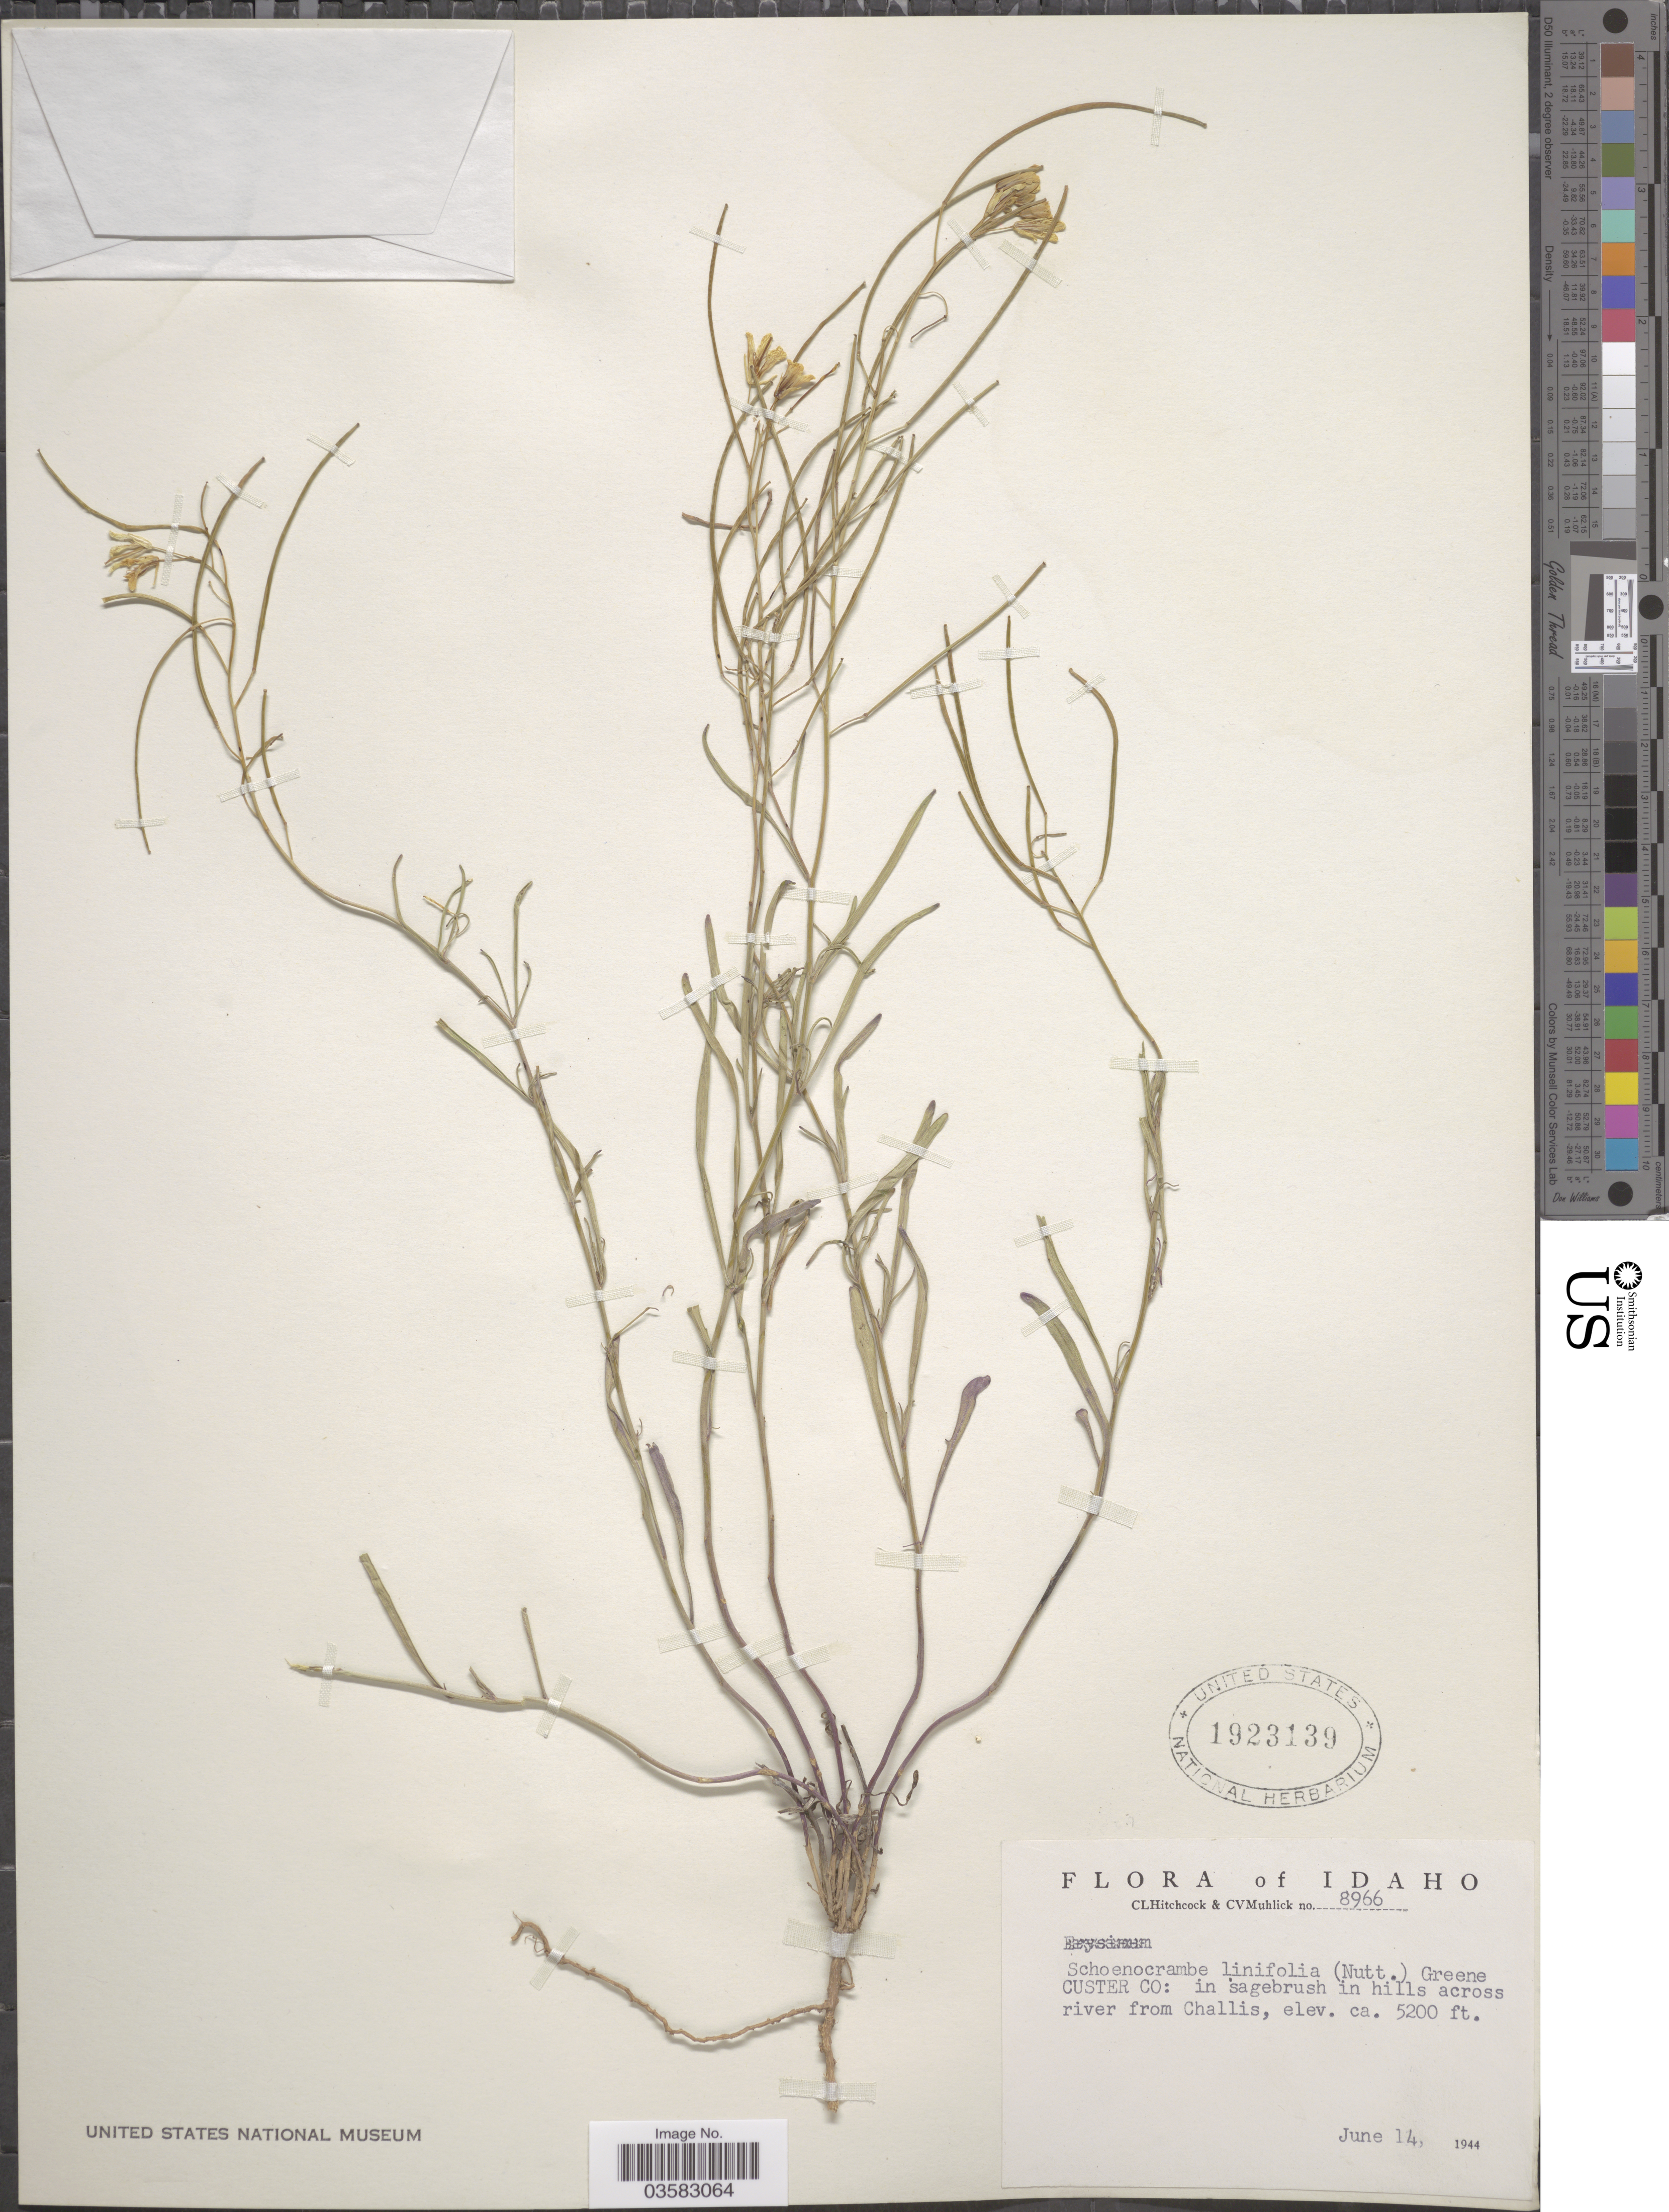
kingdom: Plantae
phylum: Tracheophyta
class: Magnoliopsida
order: Brassicales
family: Brassicaceae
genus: Sisymbrium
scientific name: Sisymbrium linifolium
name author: (Nutt.) Nutt. ex Torr. & A. Gray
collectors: C. L. Hitchcock & C. V. Muhlick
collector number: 8966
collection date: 1944-06-14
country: United States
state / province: Idaho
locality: Custer Co: in sagebrush in hills across river from Challis.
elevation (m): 1585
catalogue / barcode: US 1923139